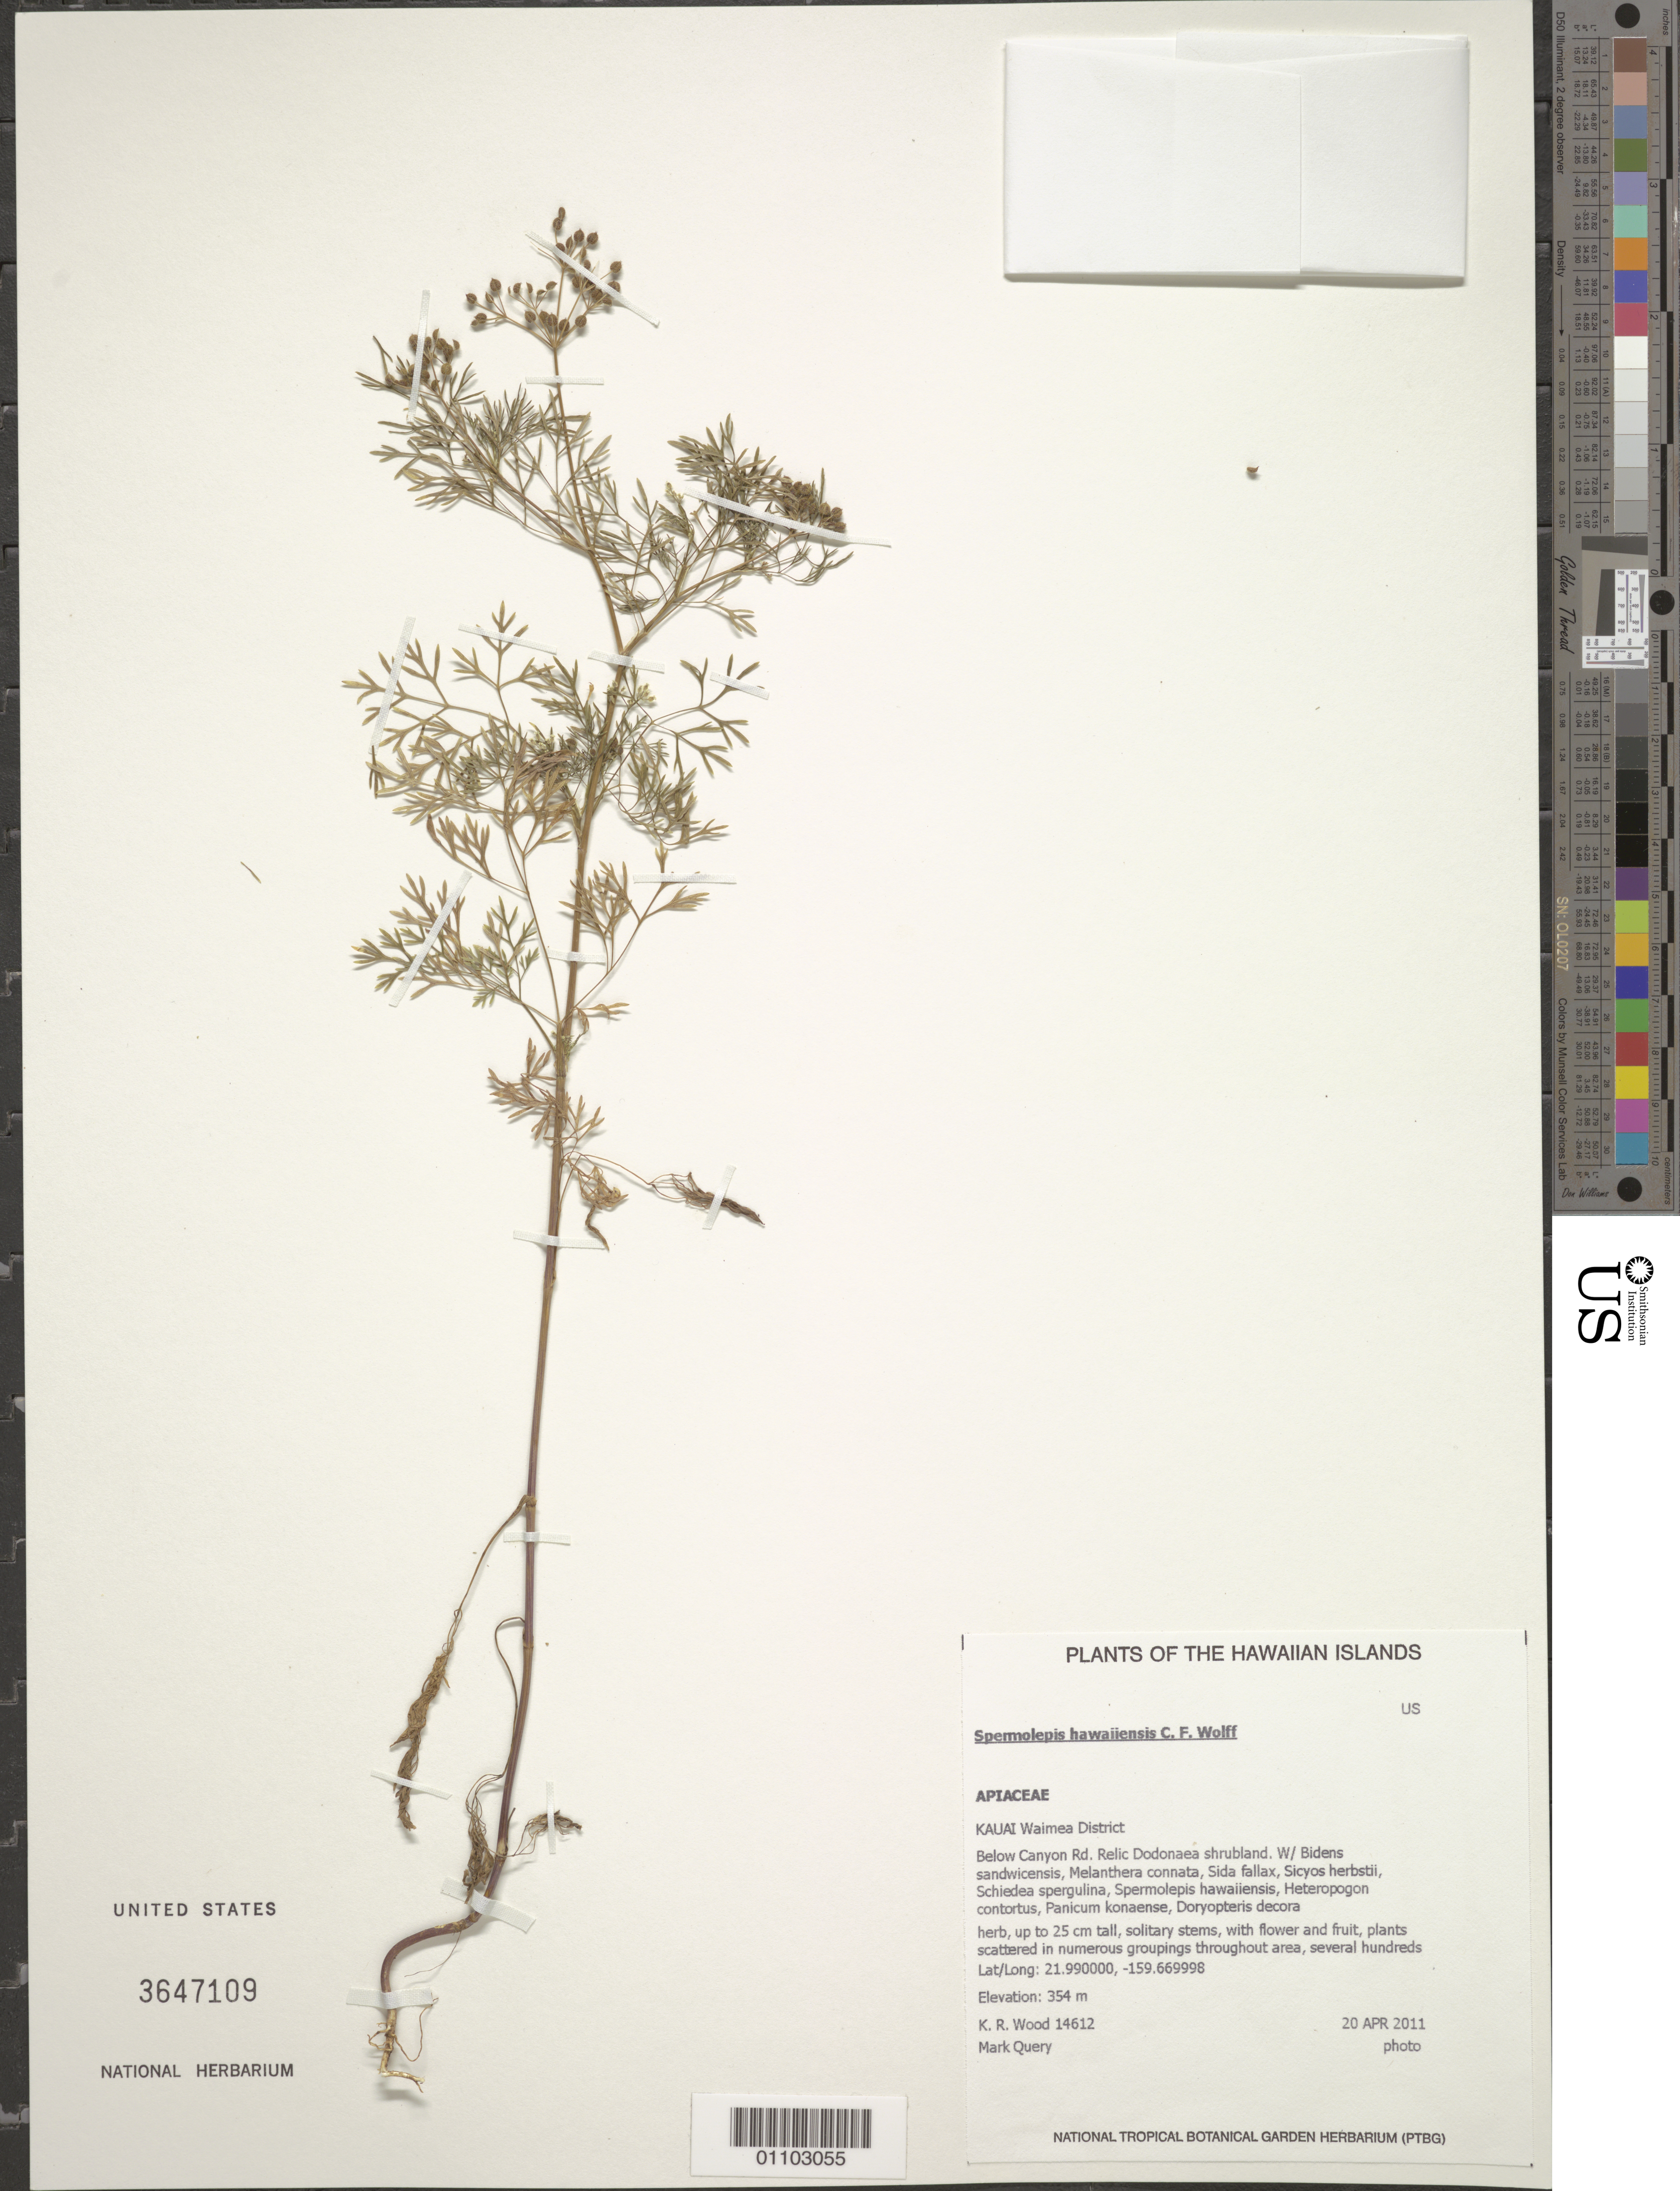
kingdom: Plantae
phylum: Tracheophyta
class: Magnoliopsida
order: Apiales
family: Apiaceae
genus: Spermolepis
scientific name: Spermolepis hawaiiensis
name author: H. Wolff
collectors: K. R. Wood & M. Query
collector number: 14612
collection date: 2011-04-20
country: United States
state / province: Hawaii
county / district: Kauai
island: Kaua'i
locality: Waimea District, below Canyon Road.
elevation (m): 354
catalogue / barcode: US 3647109